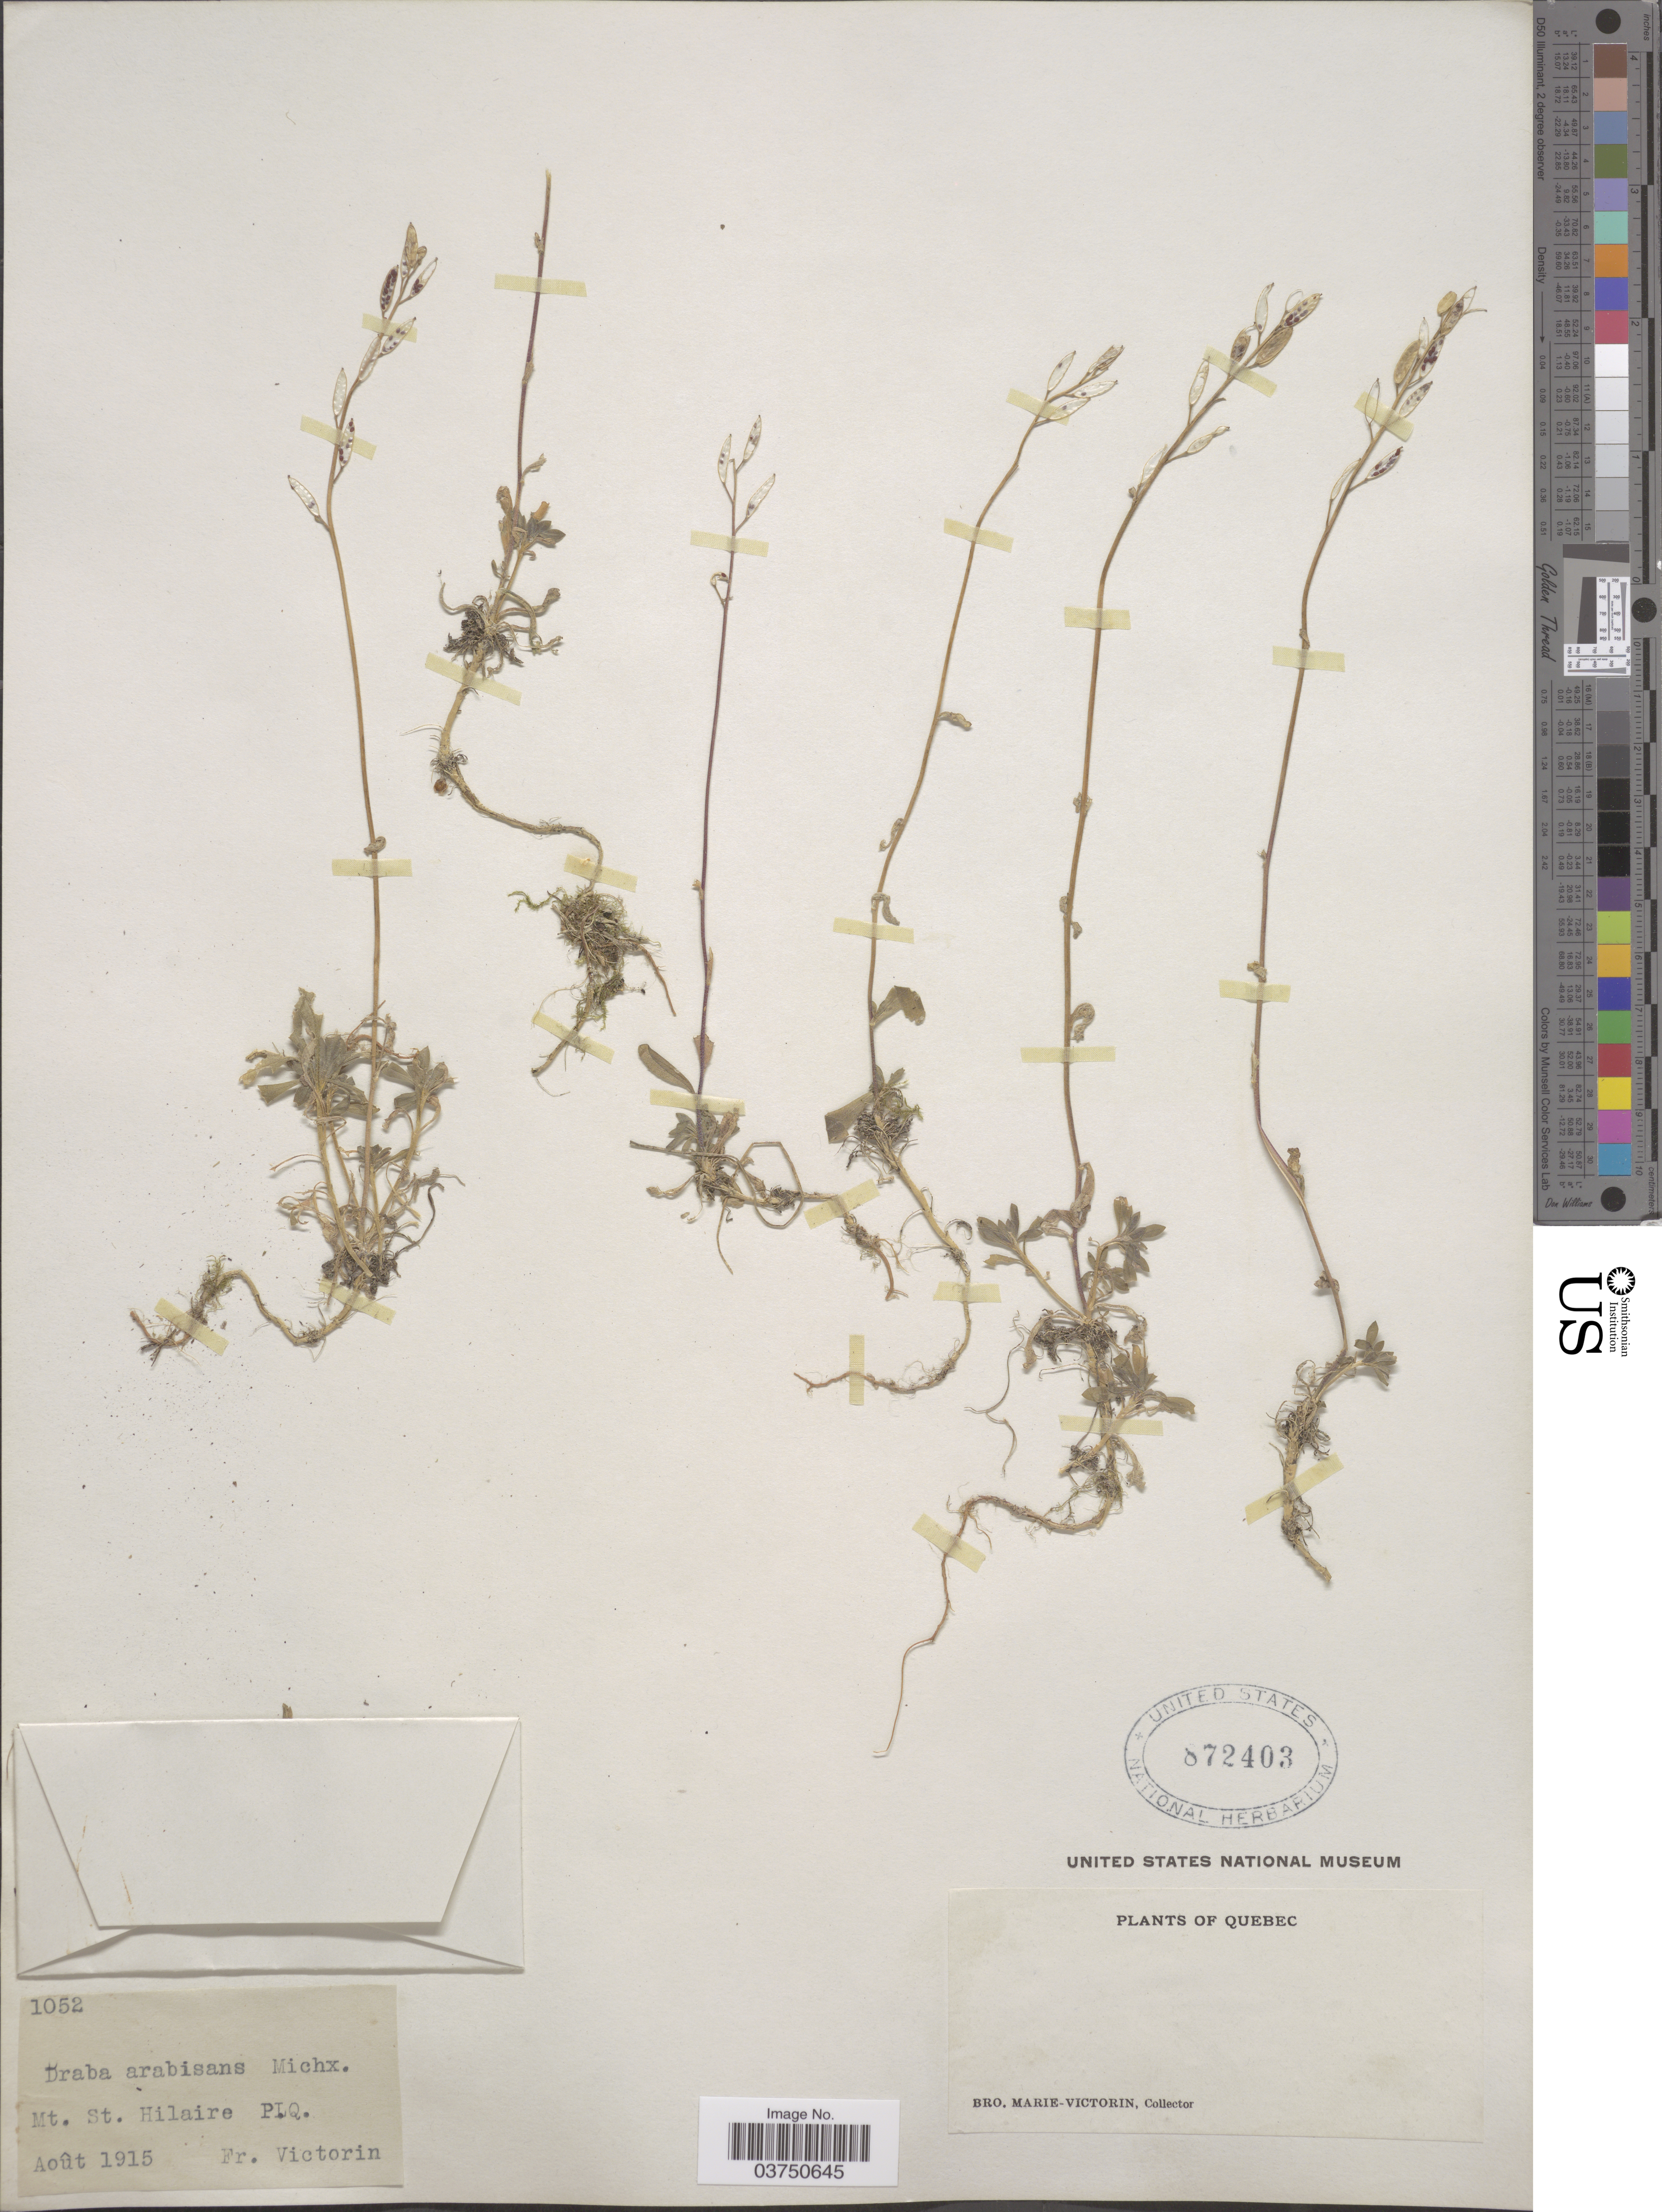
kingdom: Plantae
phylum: Tracheophyta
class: Magnoliopsida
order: Brassicales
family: Brassicaceae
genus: Draba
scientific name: Draba arabisans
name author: Michx.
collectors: Fr. Marie-Victorin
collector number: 1052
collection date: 1915-08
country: Canada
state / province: Quebec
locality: Mt. St. Hilaire.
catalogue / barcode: US 872403